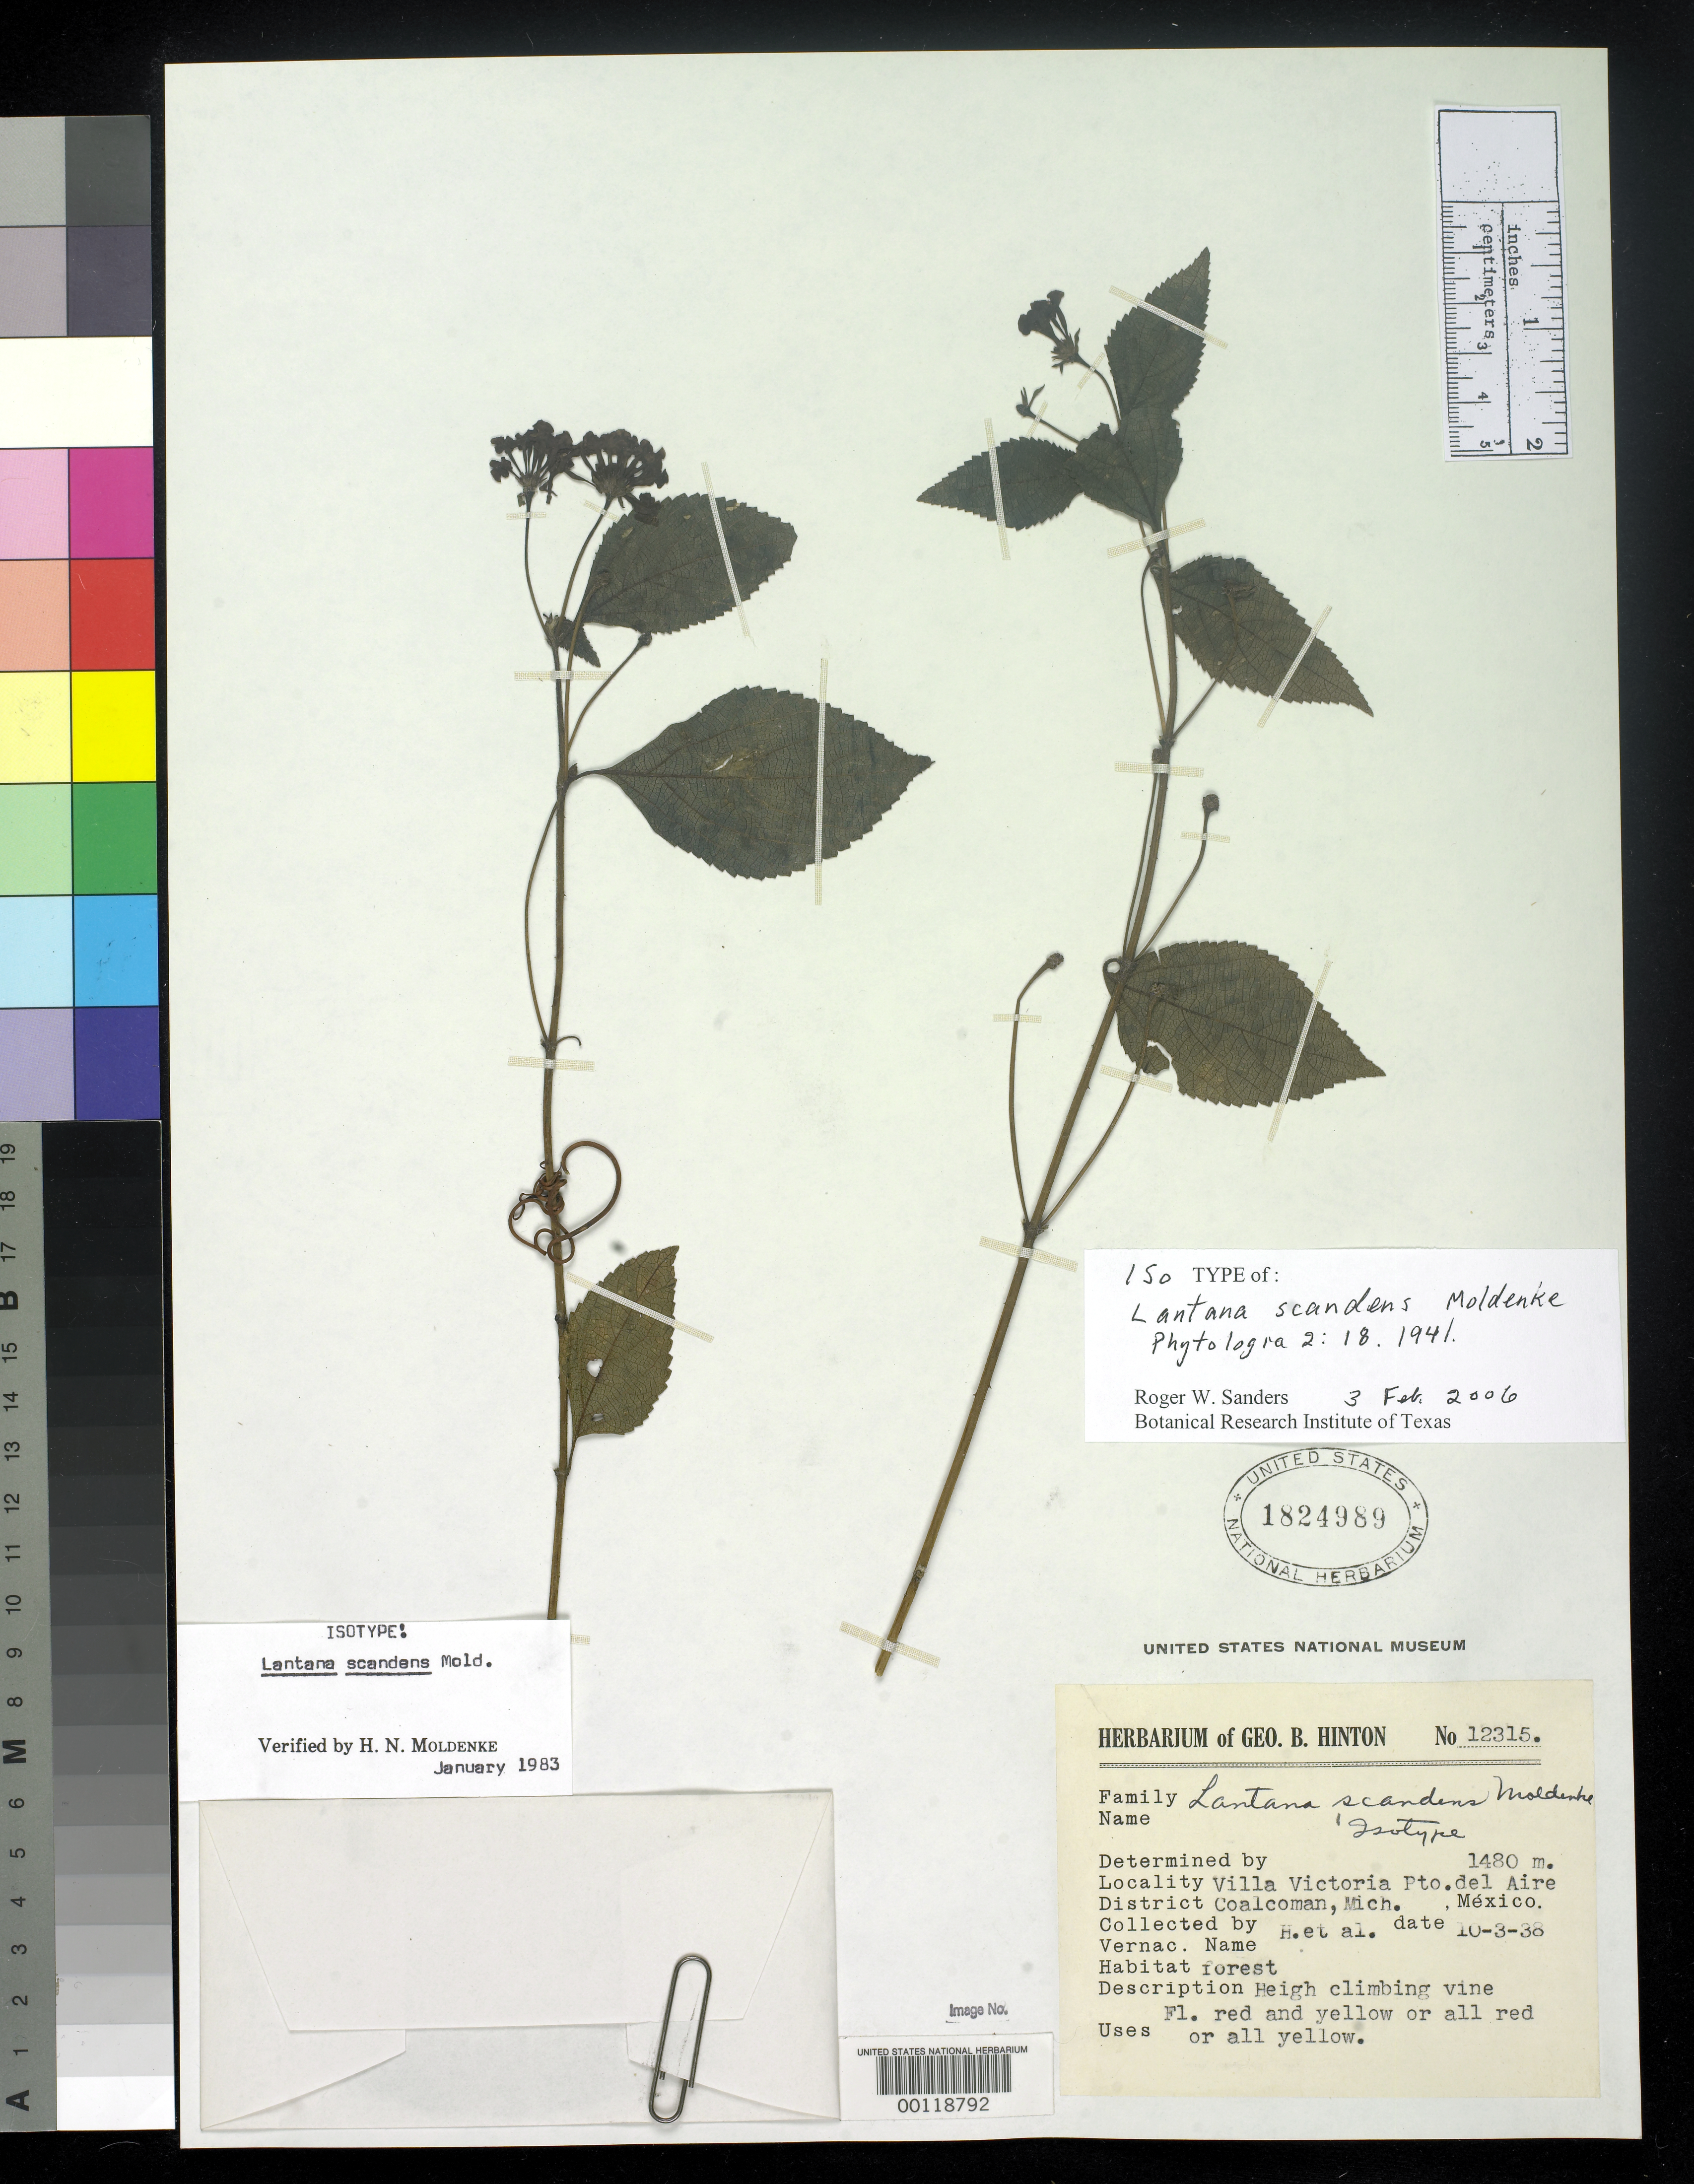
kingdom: Plantae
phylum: Tracheophyta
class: Magnoliopsida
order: Lamiales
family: Verbenaceae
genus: Lantana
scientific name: Lantana scandens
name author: Moldenke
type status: Isotype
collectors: G. B. Hinton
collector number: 12315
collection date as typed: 03 Oct 1938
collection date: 1938-10-03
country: Mexico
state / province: Michoacán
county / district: Coalcoman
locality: Pto. del Aire, Villa Victoria.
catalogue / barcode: US 1824989